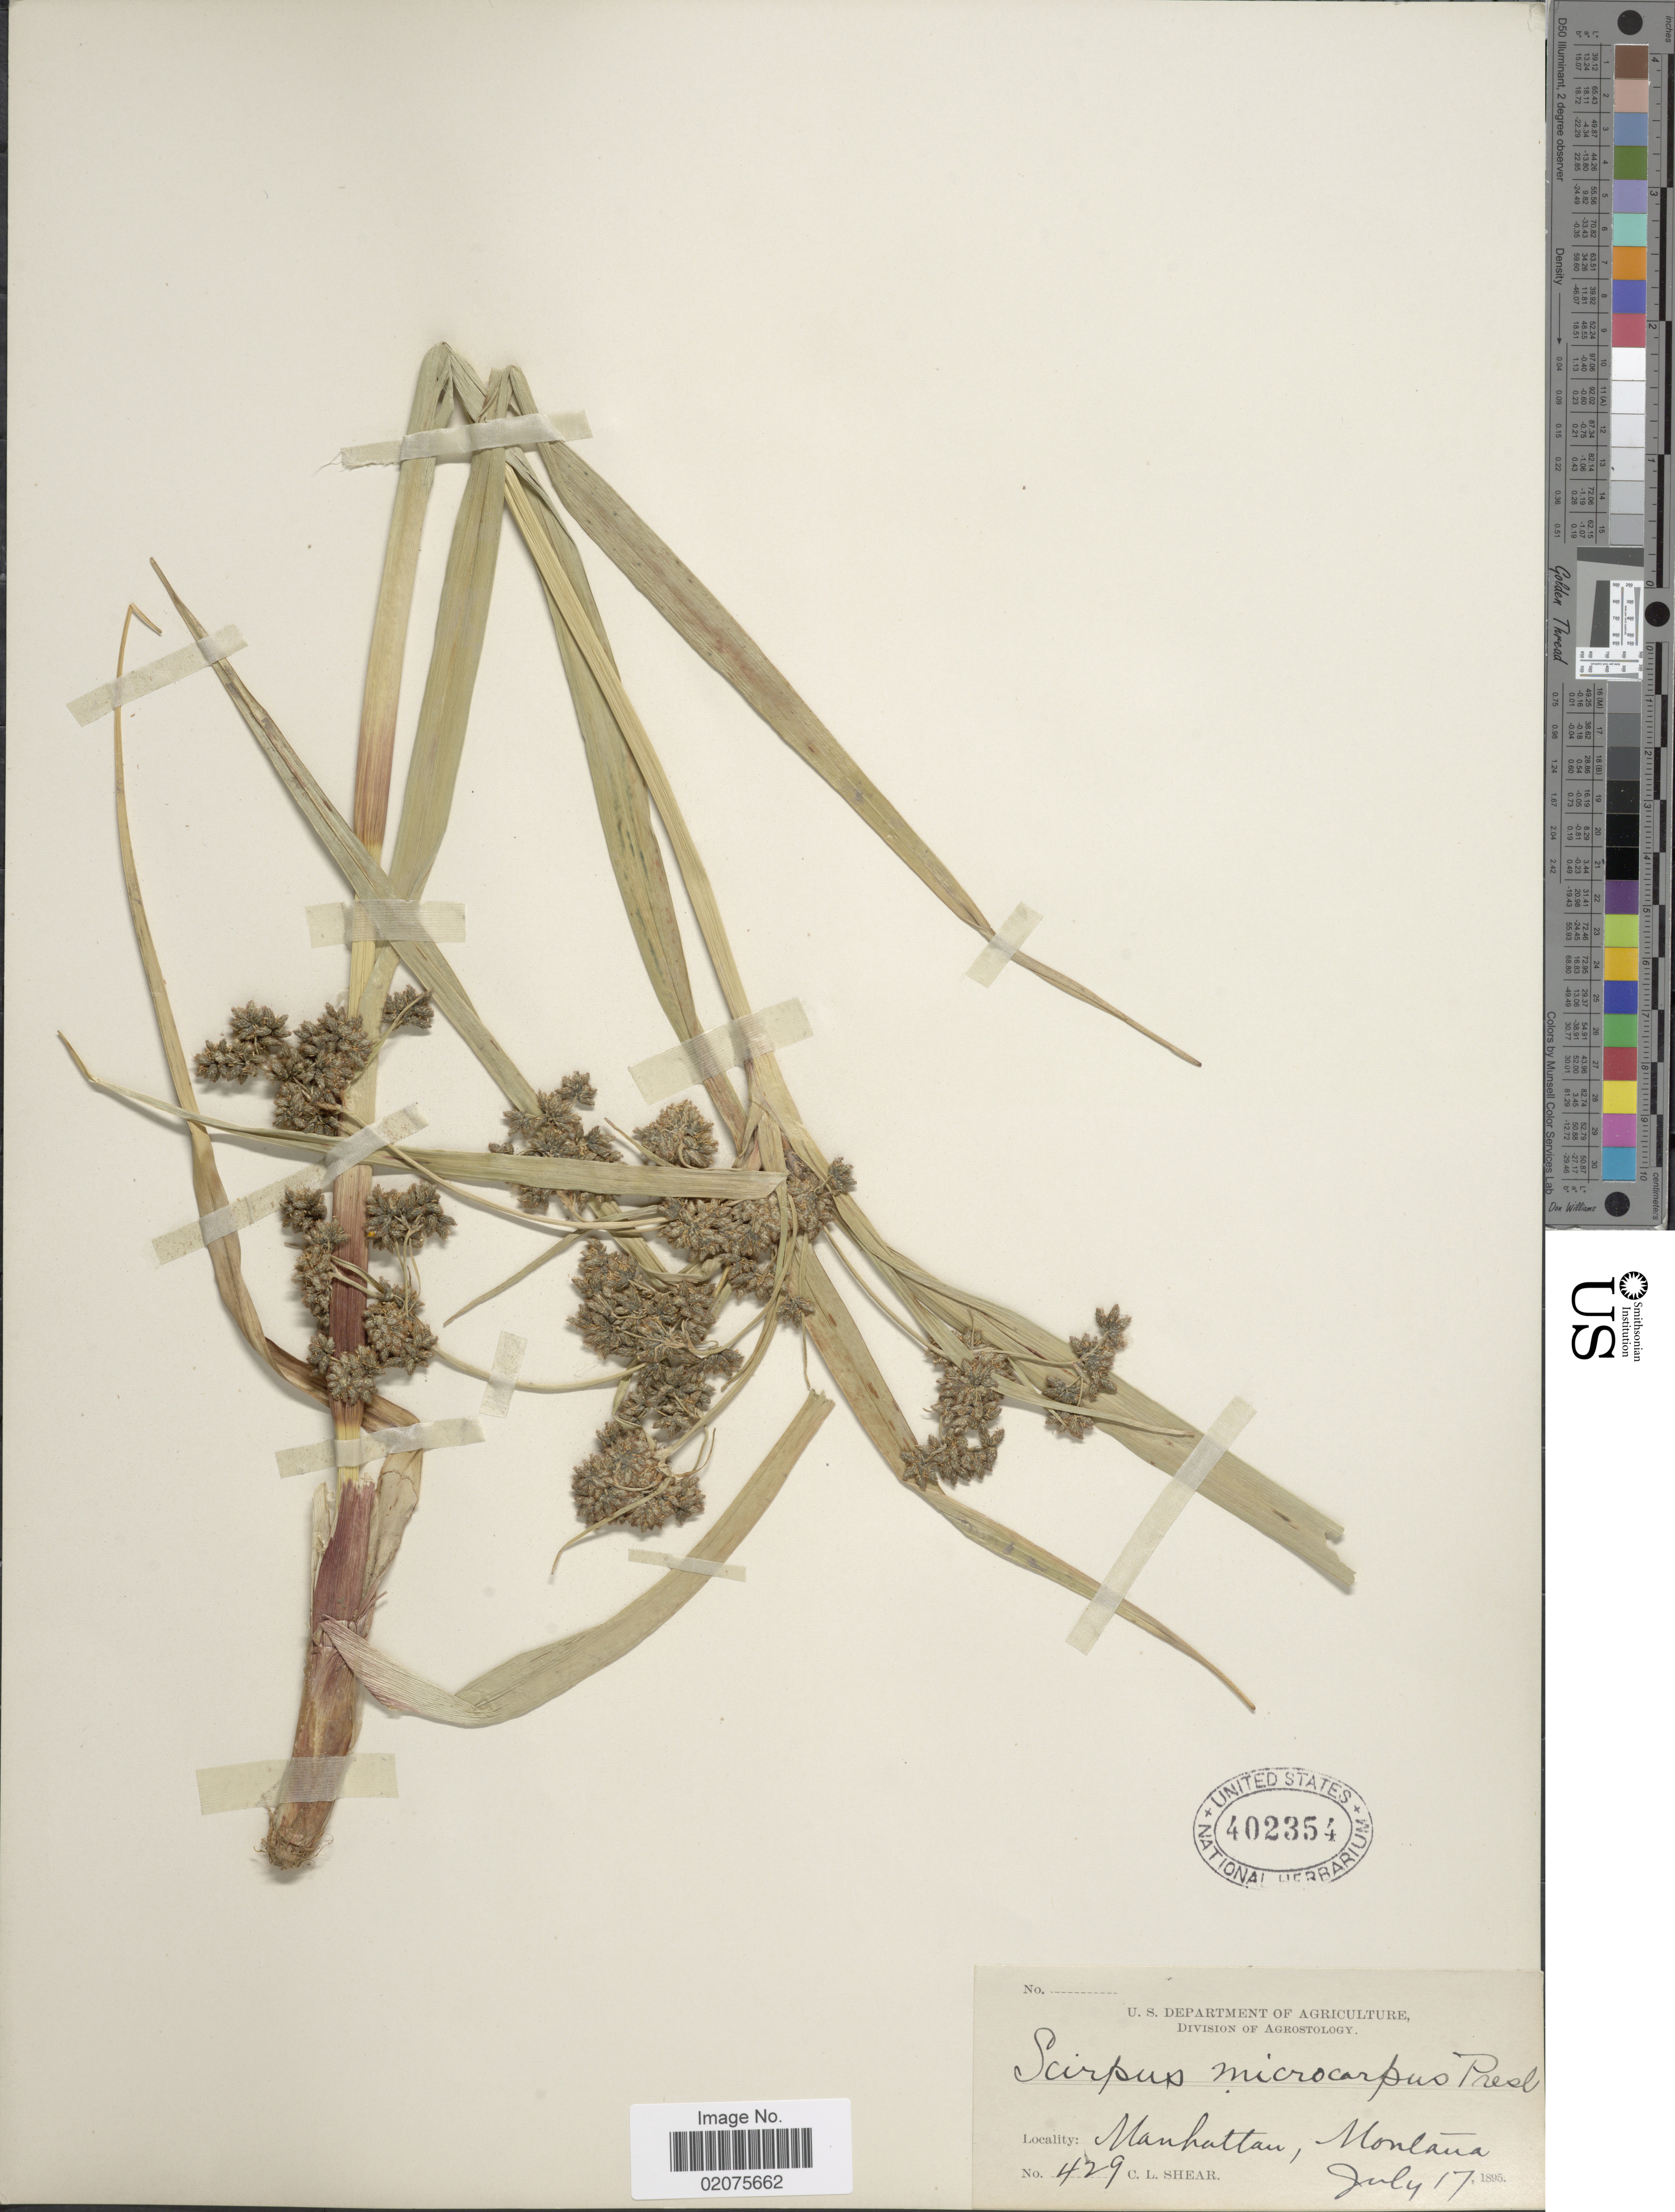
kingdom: Plantae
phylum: Tracheophyta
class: Liliopsida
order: Poales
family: Cyperaceae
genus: Scirpus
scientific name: Scirpus microcarpus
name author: J. Presl & C. Presl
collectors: C. L. Shear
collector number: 429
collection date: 1895-07-17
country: United States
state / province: Montana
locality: Manhattan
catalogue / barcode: US 402354